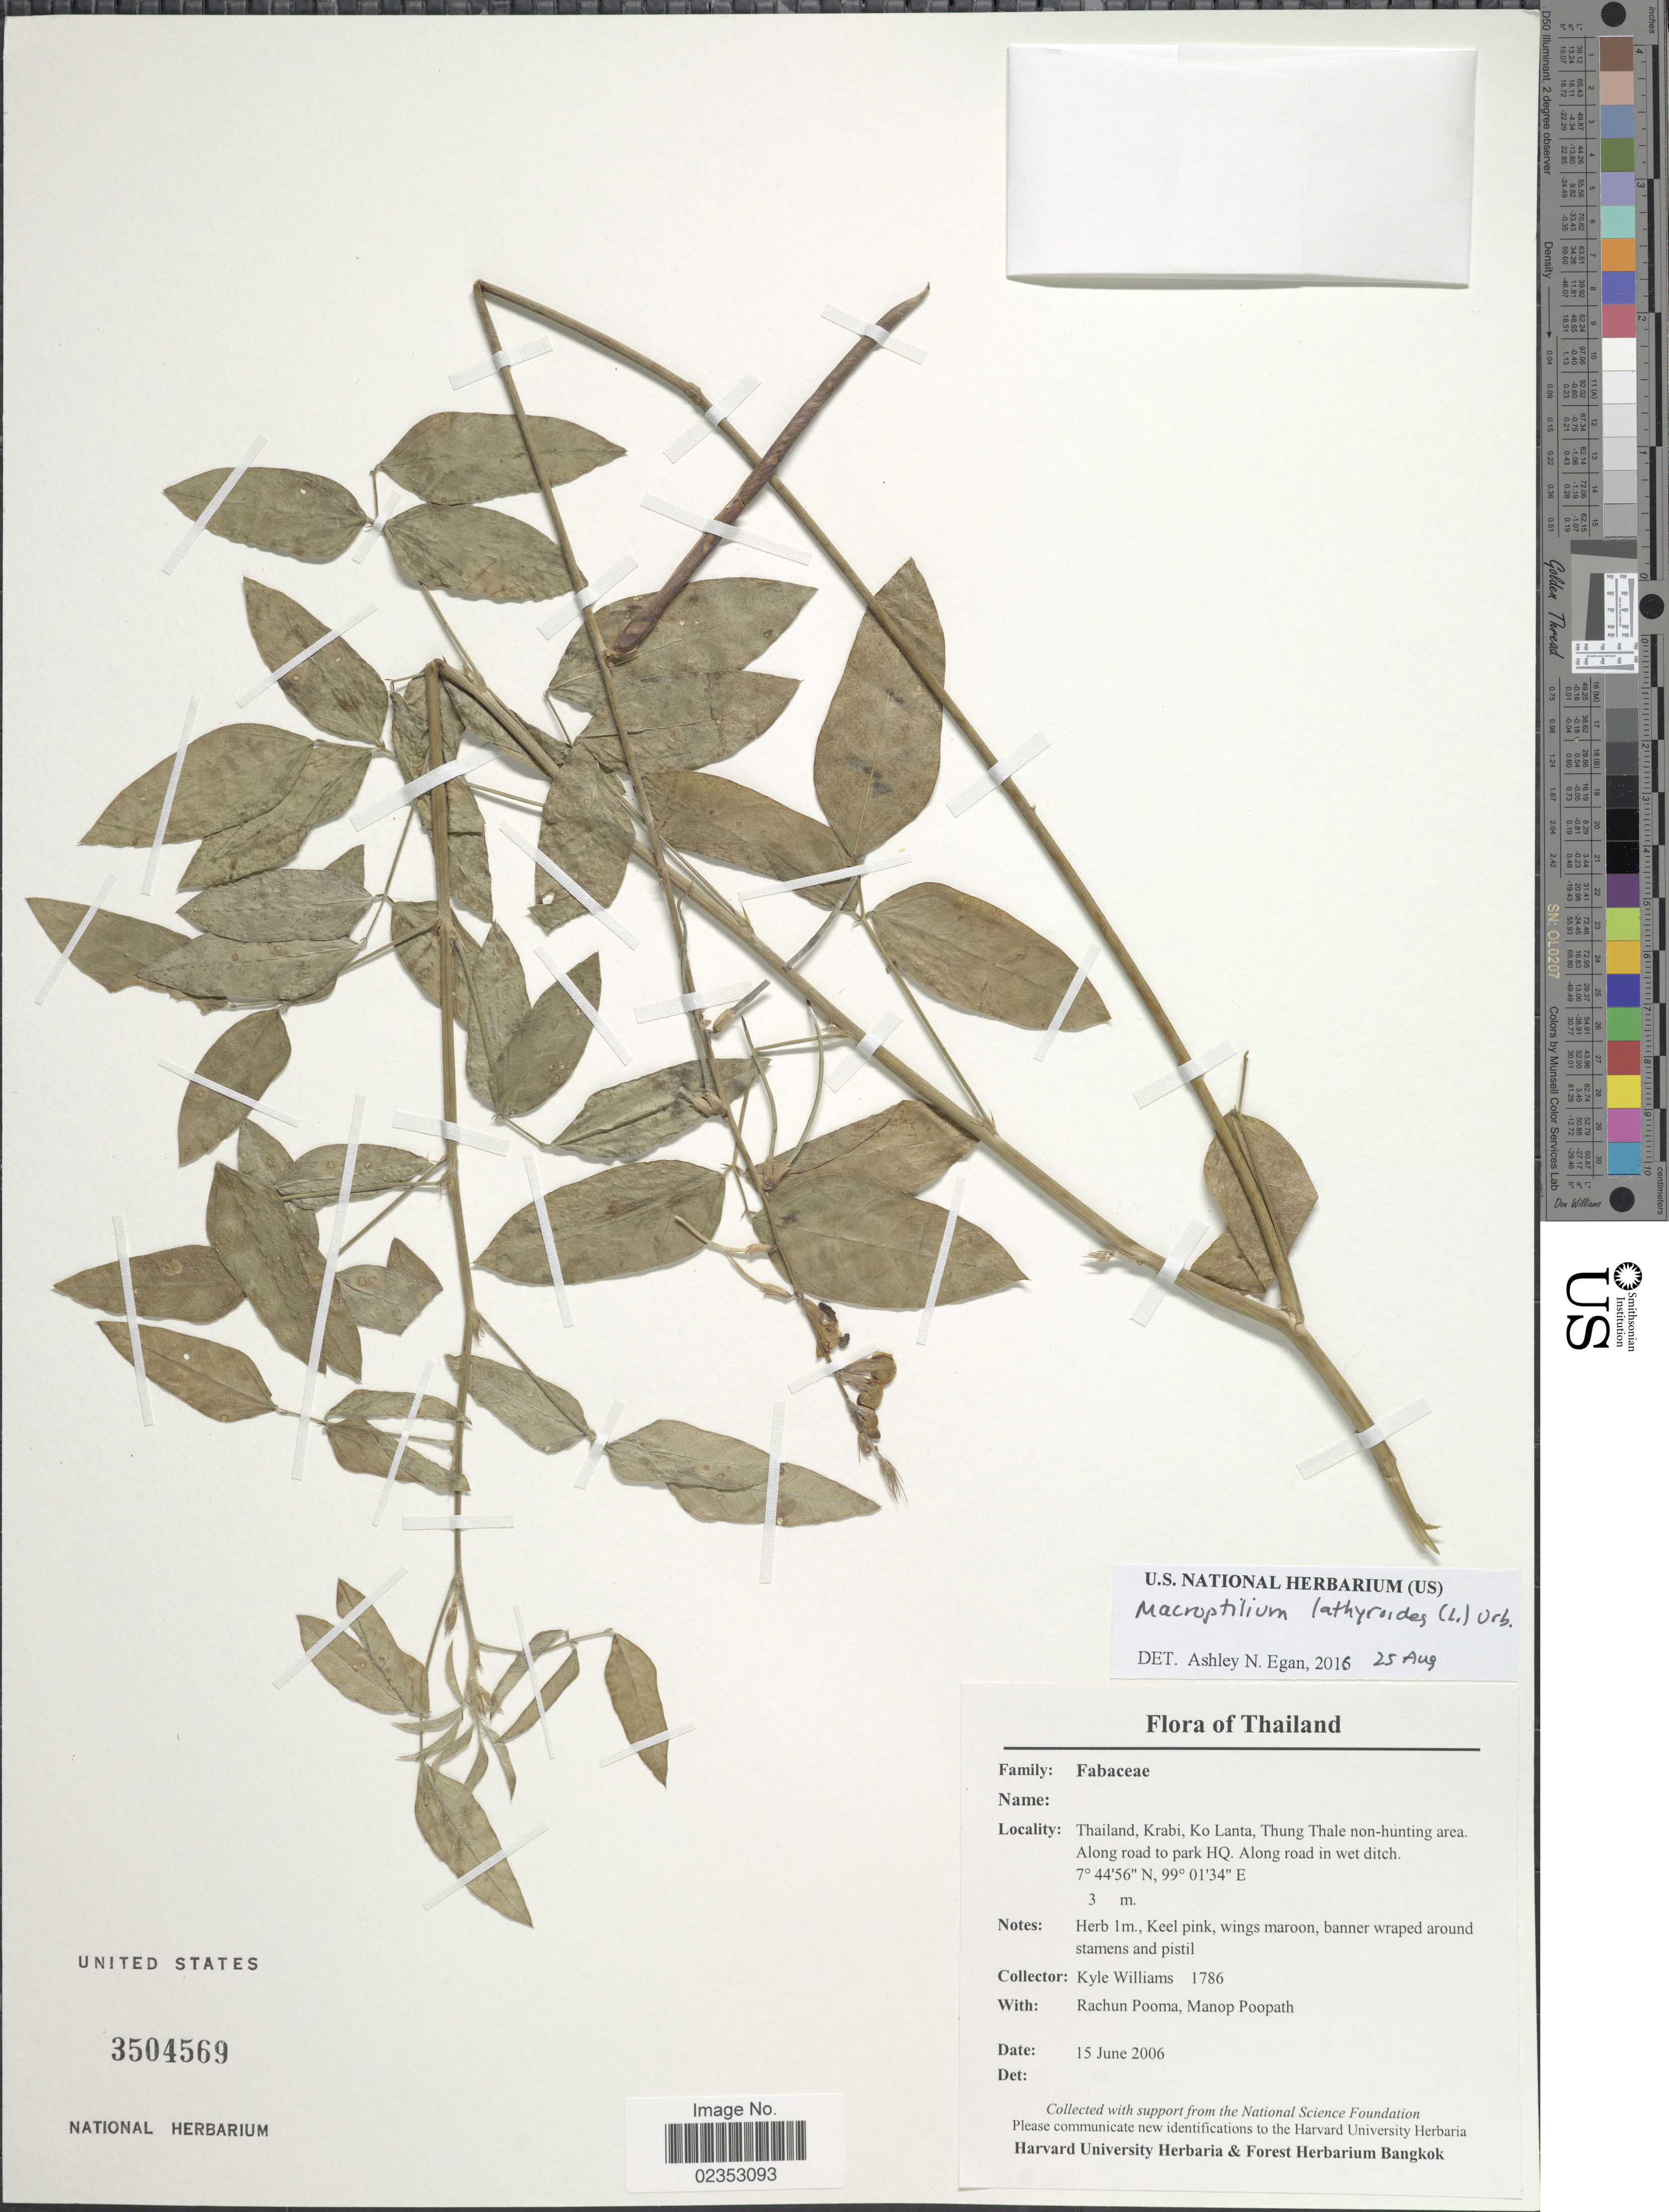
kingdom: Plantae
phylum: Tracheophyta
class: Magnoliopsida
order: Fabales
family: Fabaceae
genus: Macroptilium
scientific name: Macroptilium lathyroides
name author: (L.) Urb.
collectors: K. J. Williams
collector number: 1786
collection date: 2006-06-15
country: Thailand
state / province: Krabi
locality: Ko Lanta, Thung Thale non-hunting area. Along road to park HQ. Along road in wet ditch.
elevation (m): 3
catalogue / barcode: US 3504569